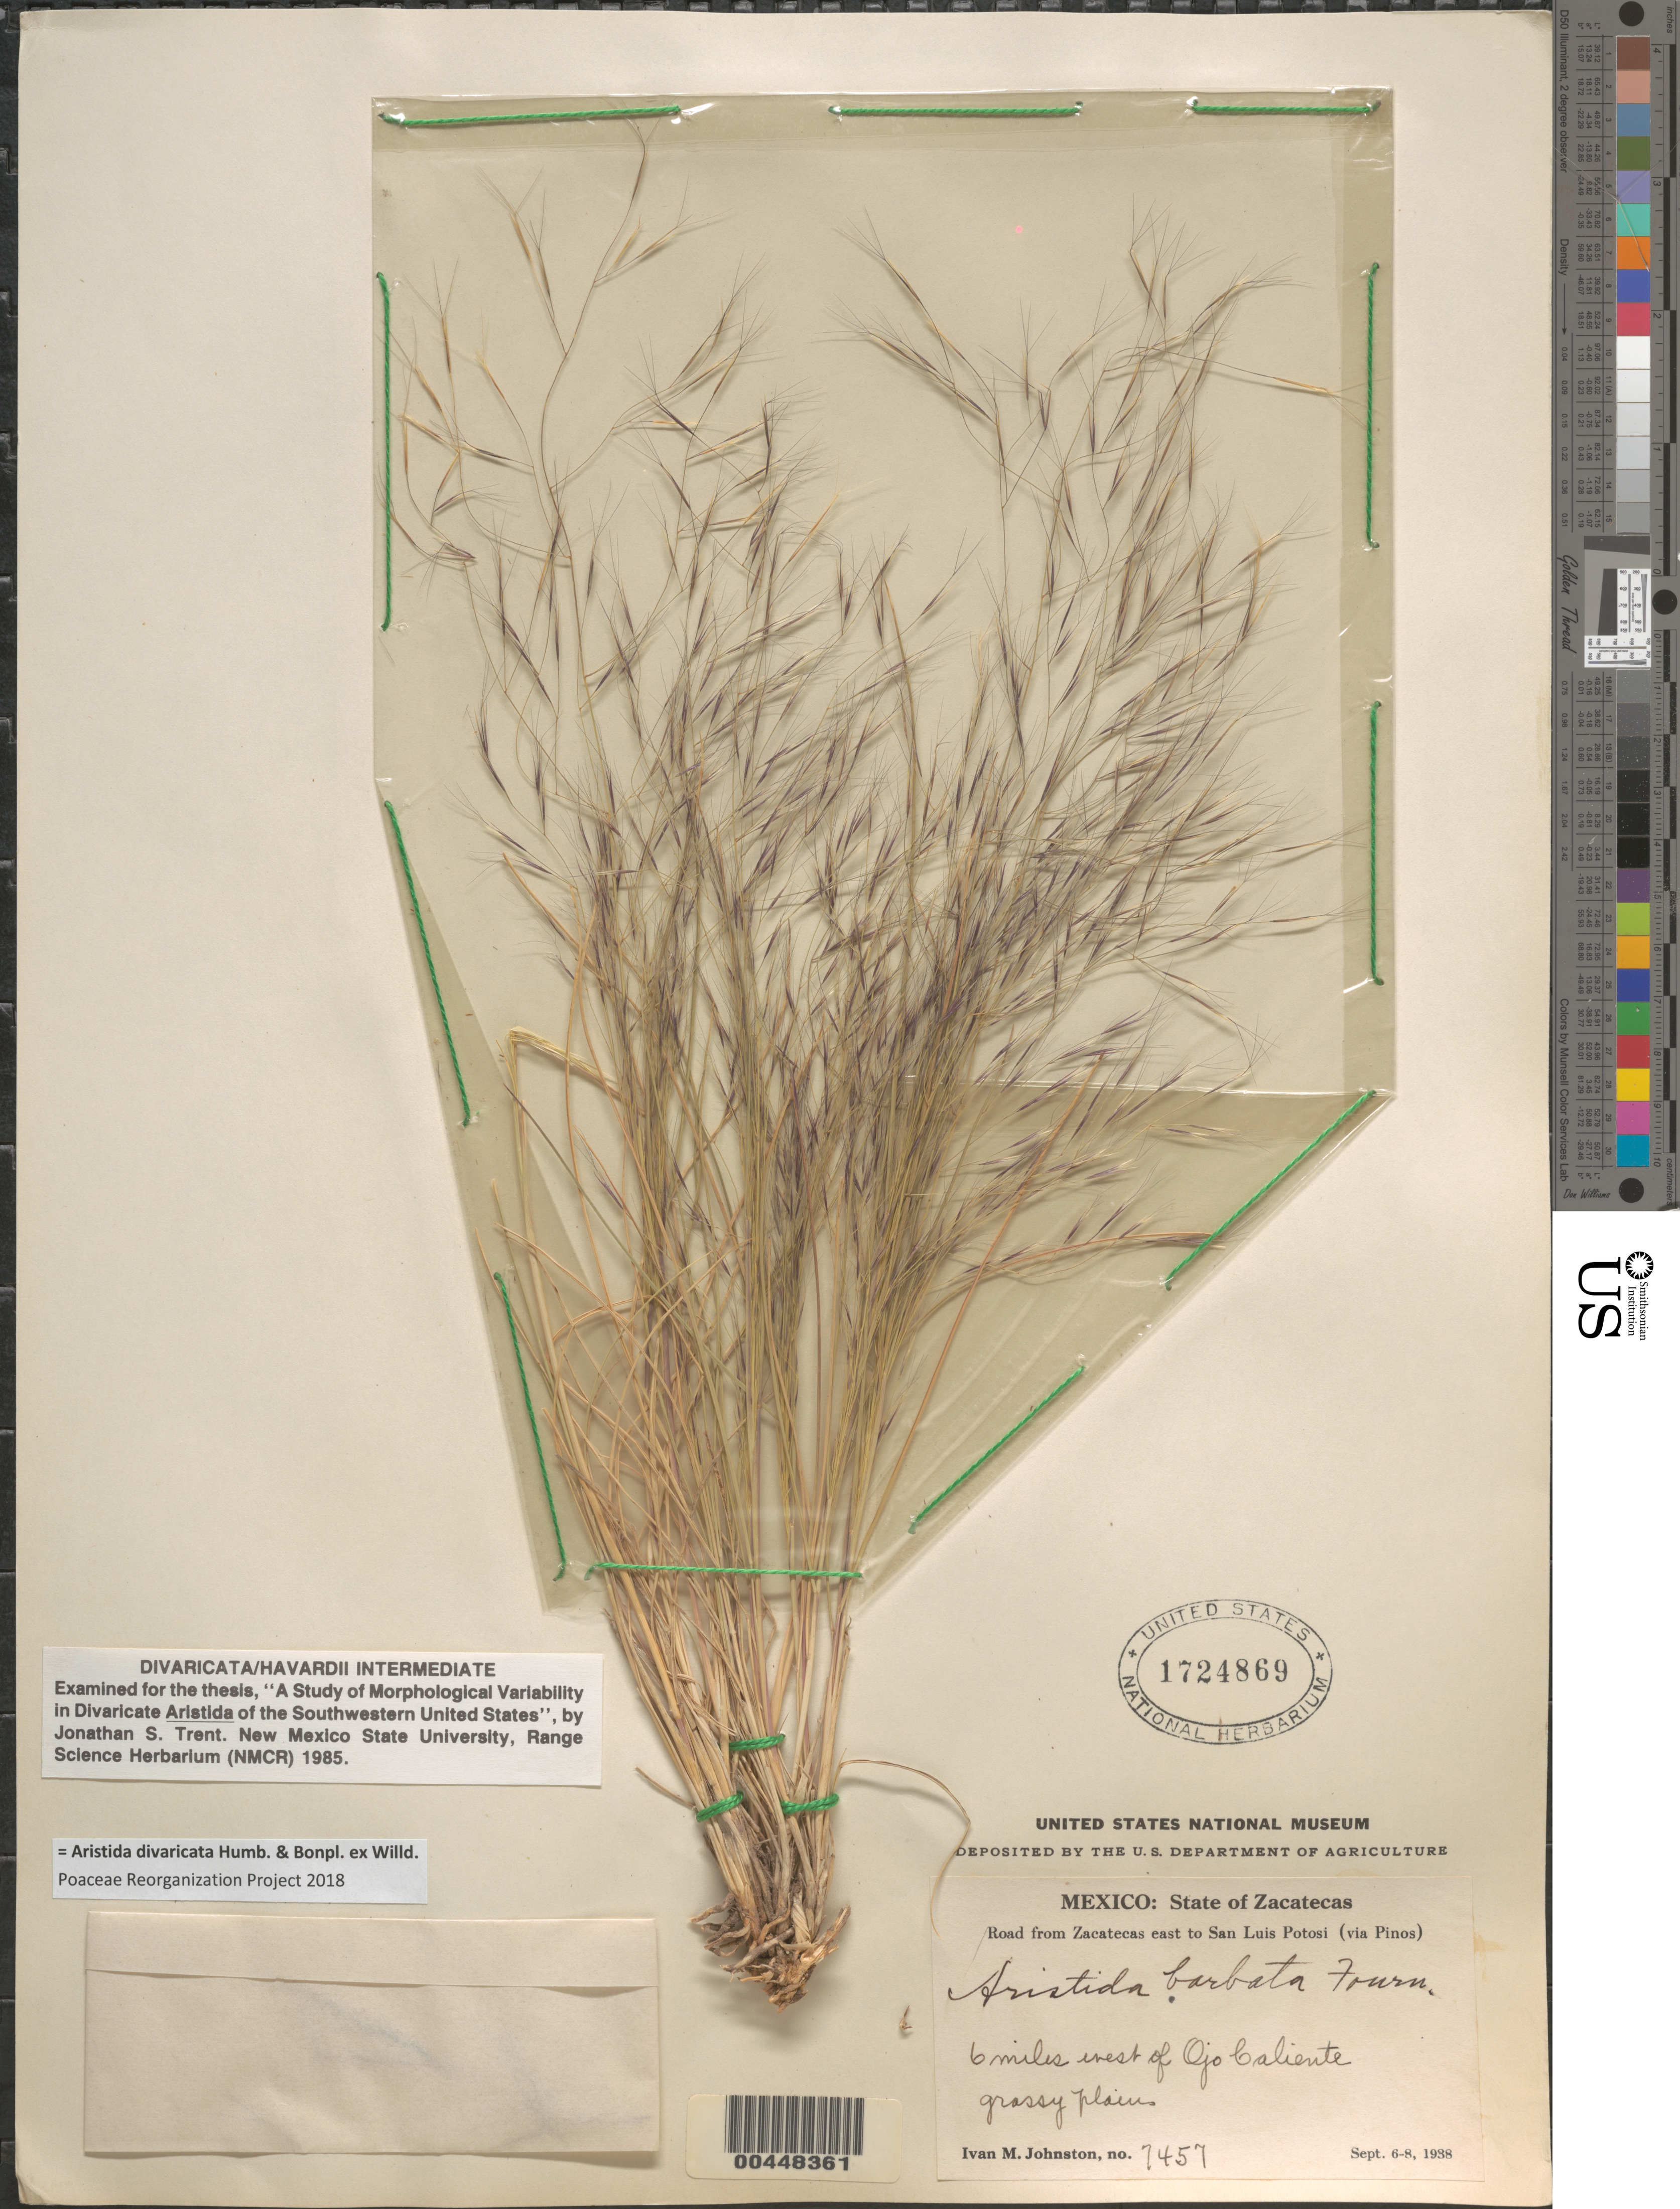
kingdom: Plantae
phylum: Tracheophyta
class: Liliopsida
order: Poales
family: Poaceae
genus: Aristida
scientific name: Aristida divaricata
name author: Humb. & Bonpl. ex Willd.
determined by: Poaceae Reorganization Project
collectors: I.M. Johnston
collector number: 7457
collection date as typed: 6 Sep 1938 to 8 Sep 1938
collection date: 1938-09-06/1938-09-08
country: Mexico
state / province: Zacatecas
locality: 6 mi W of Ojo Caliente, road from Zacatecas E to San Luis Potosi (via Pinos)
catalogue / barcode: US 1724869